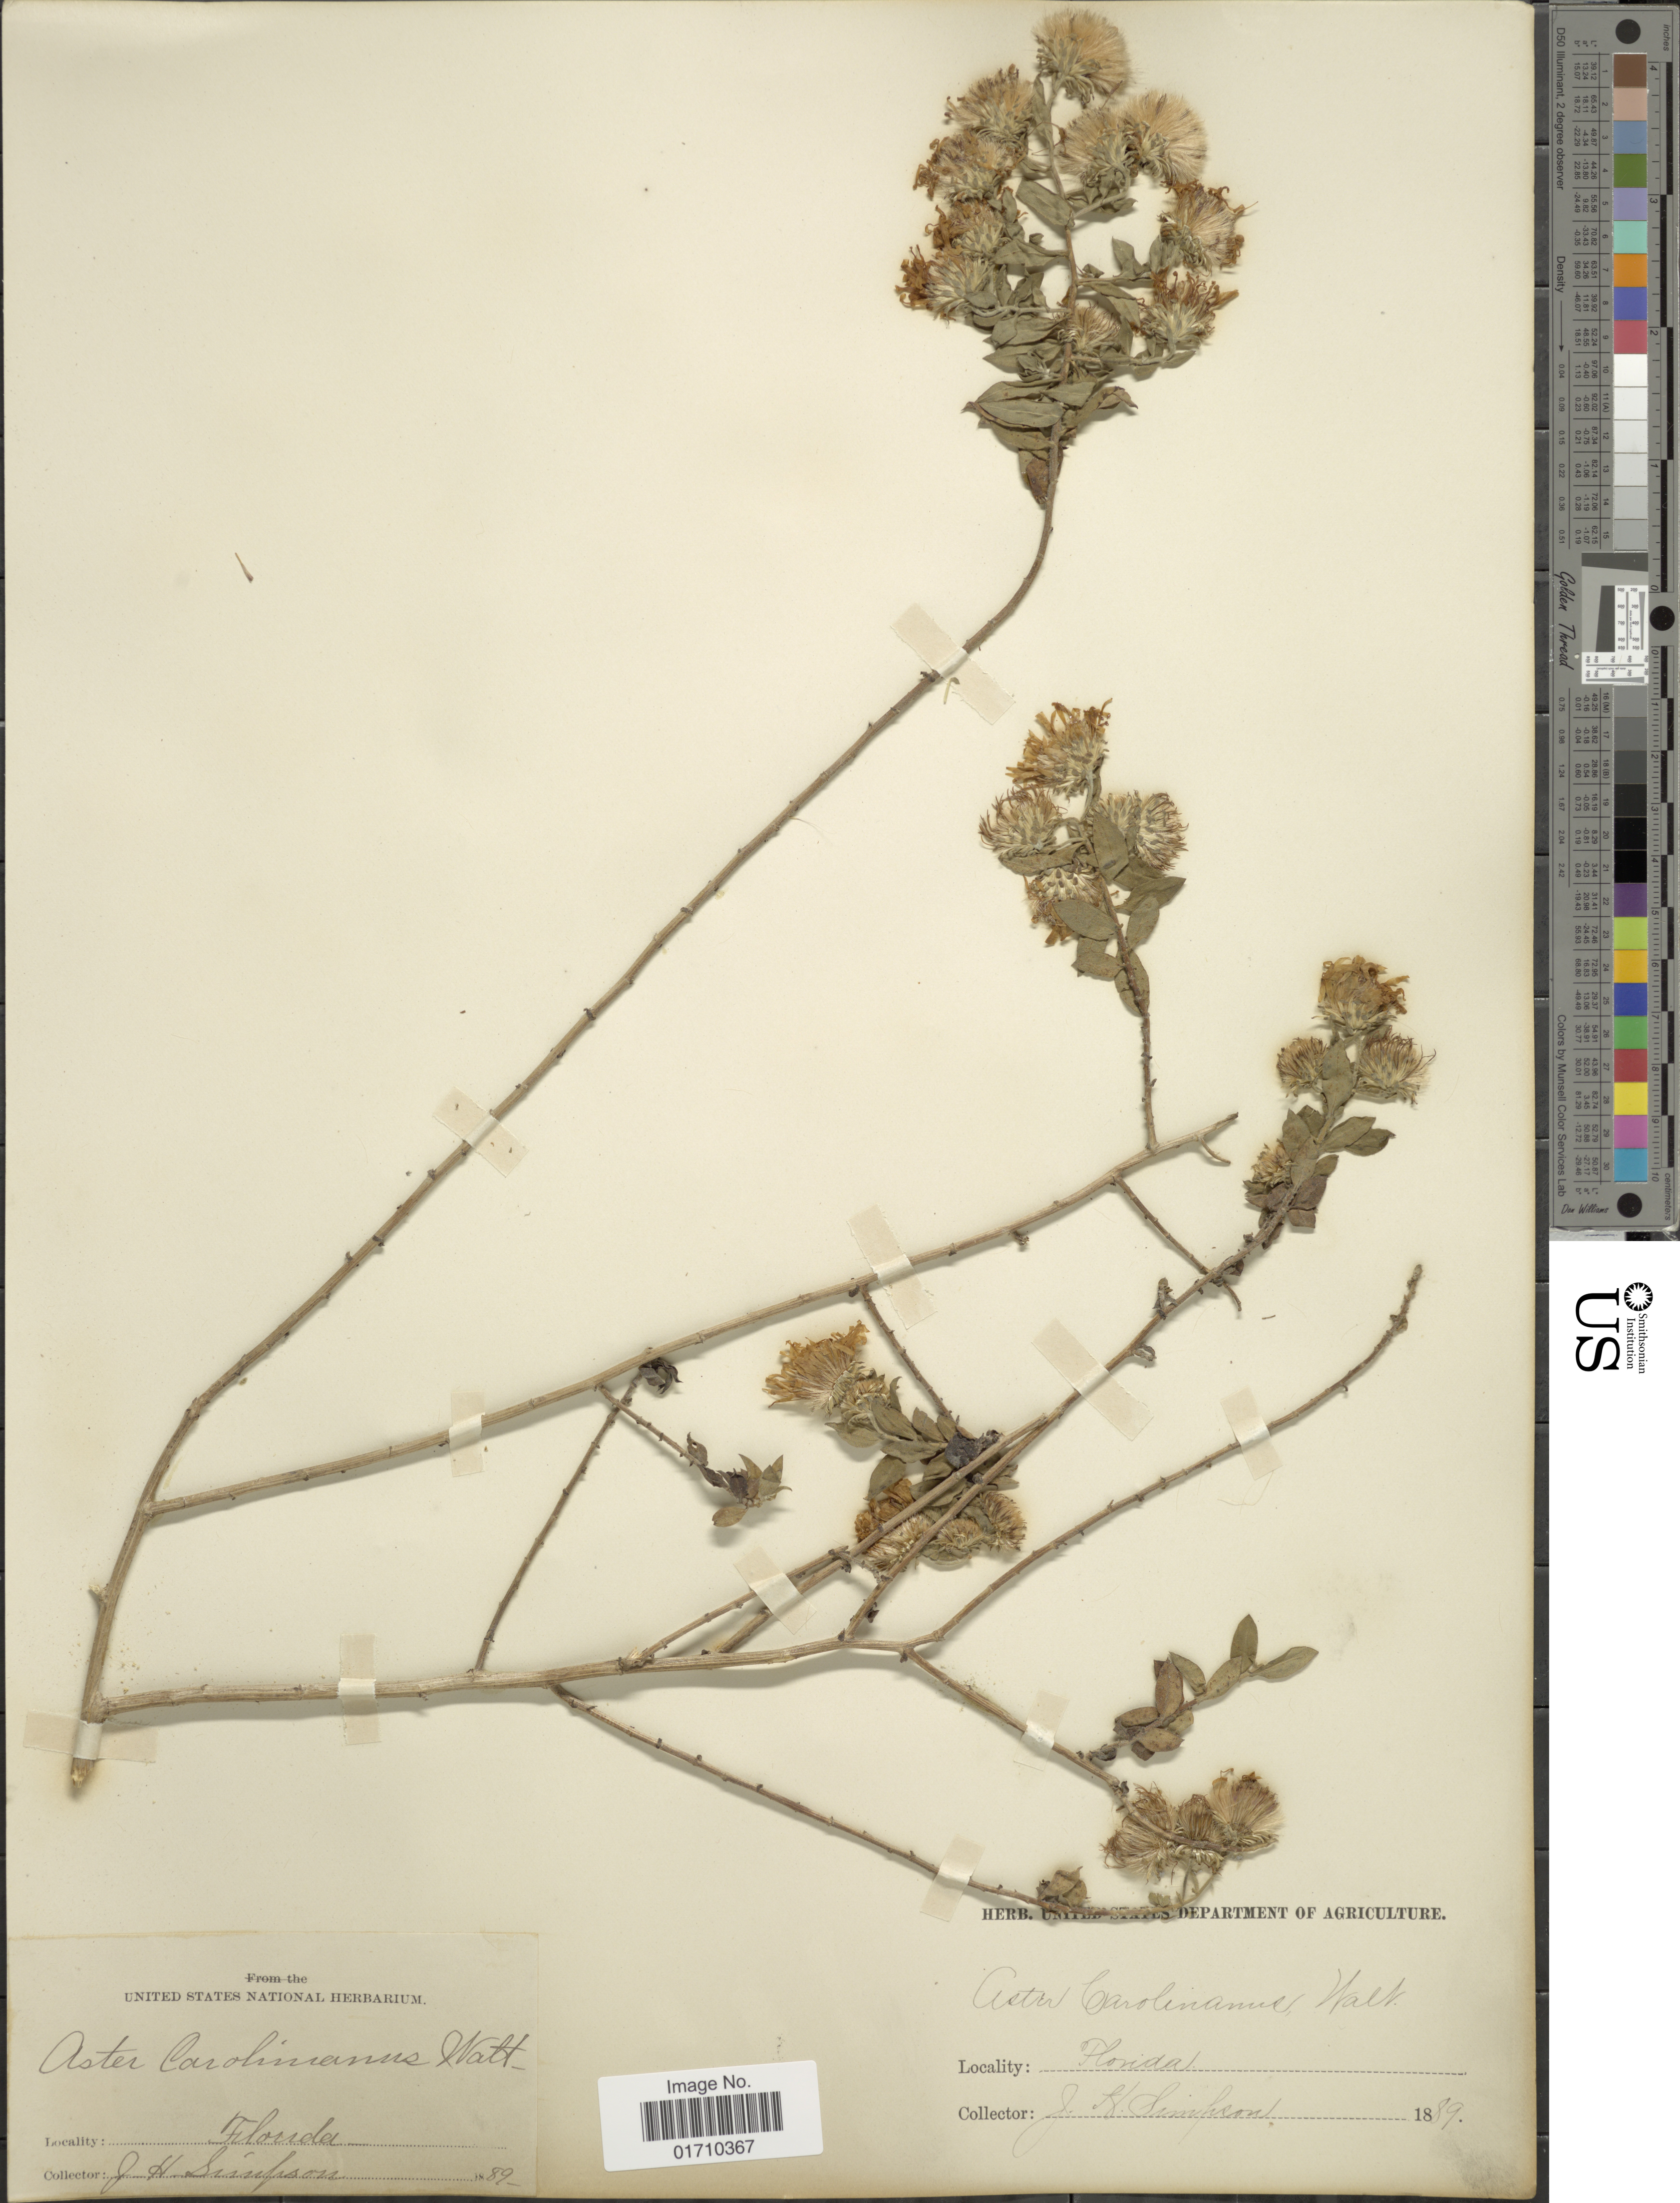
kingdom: Plantae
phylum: Tracheophyta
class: Magnoliopsida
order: Asterales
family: Asteraceae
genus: Ampelaster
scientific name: Ampelaster carolinianus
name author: (Walter) G.L. Nesom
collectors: J. H. Simpson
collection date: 1889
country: United States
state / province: Florida